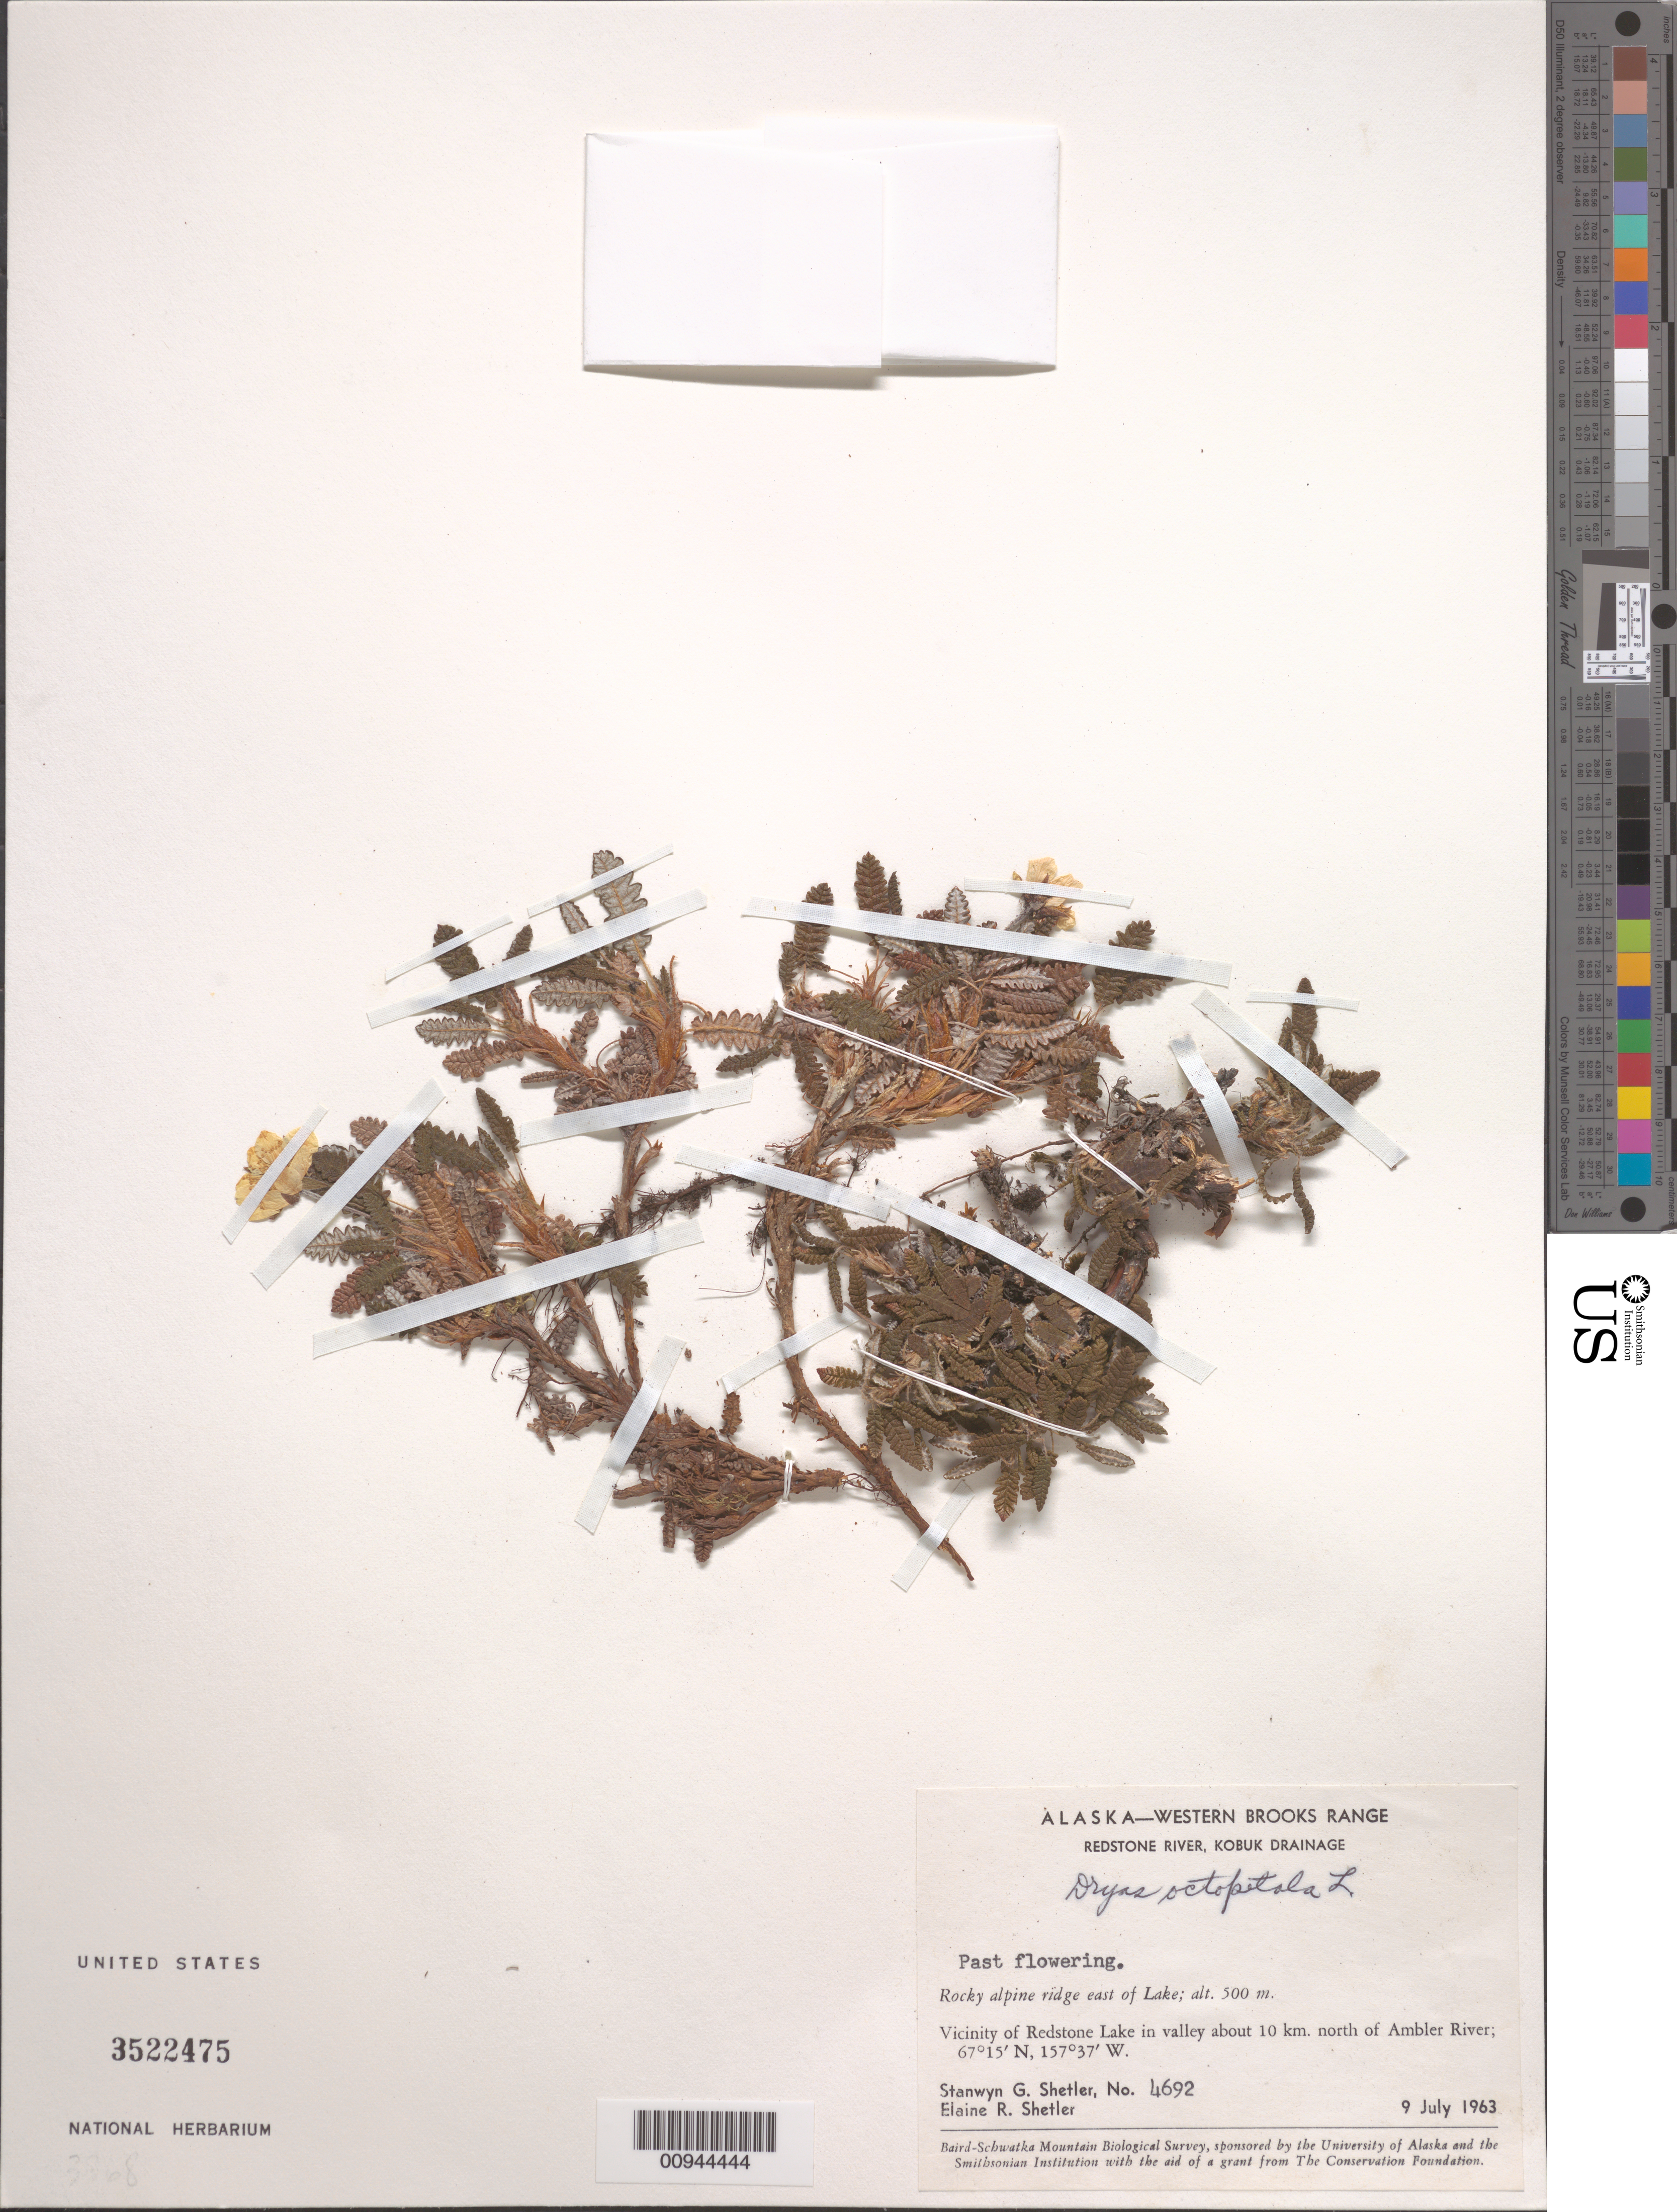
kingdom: Plantae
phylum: Tracheophyta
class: Magnoliopsida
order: Rosales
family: Rosaceae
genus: Dryas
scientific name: Dryas octopetala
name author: L.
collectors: S. Shetler & E. R. Shetler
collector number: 4692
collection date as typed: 09 Jul 1963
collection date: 1963-07-09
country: United States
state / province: Alaska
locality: Vicinity of Redstone Lake in valley about 10 km. north of Ambler River. Western Brooks Range, Redstone River, Kobuk Drainage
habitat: Rocky alpine ridge east of Lake.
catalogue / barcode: US 3522475